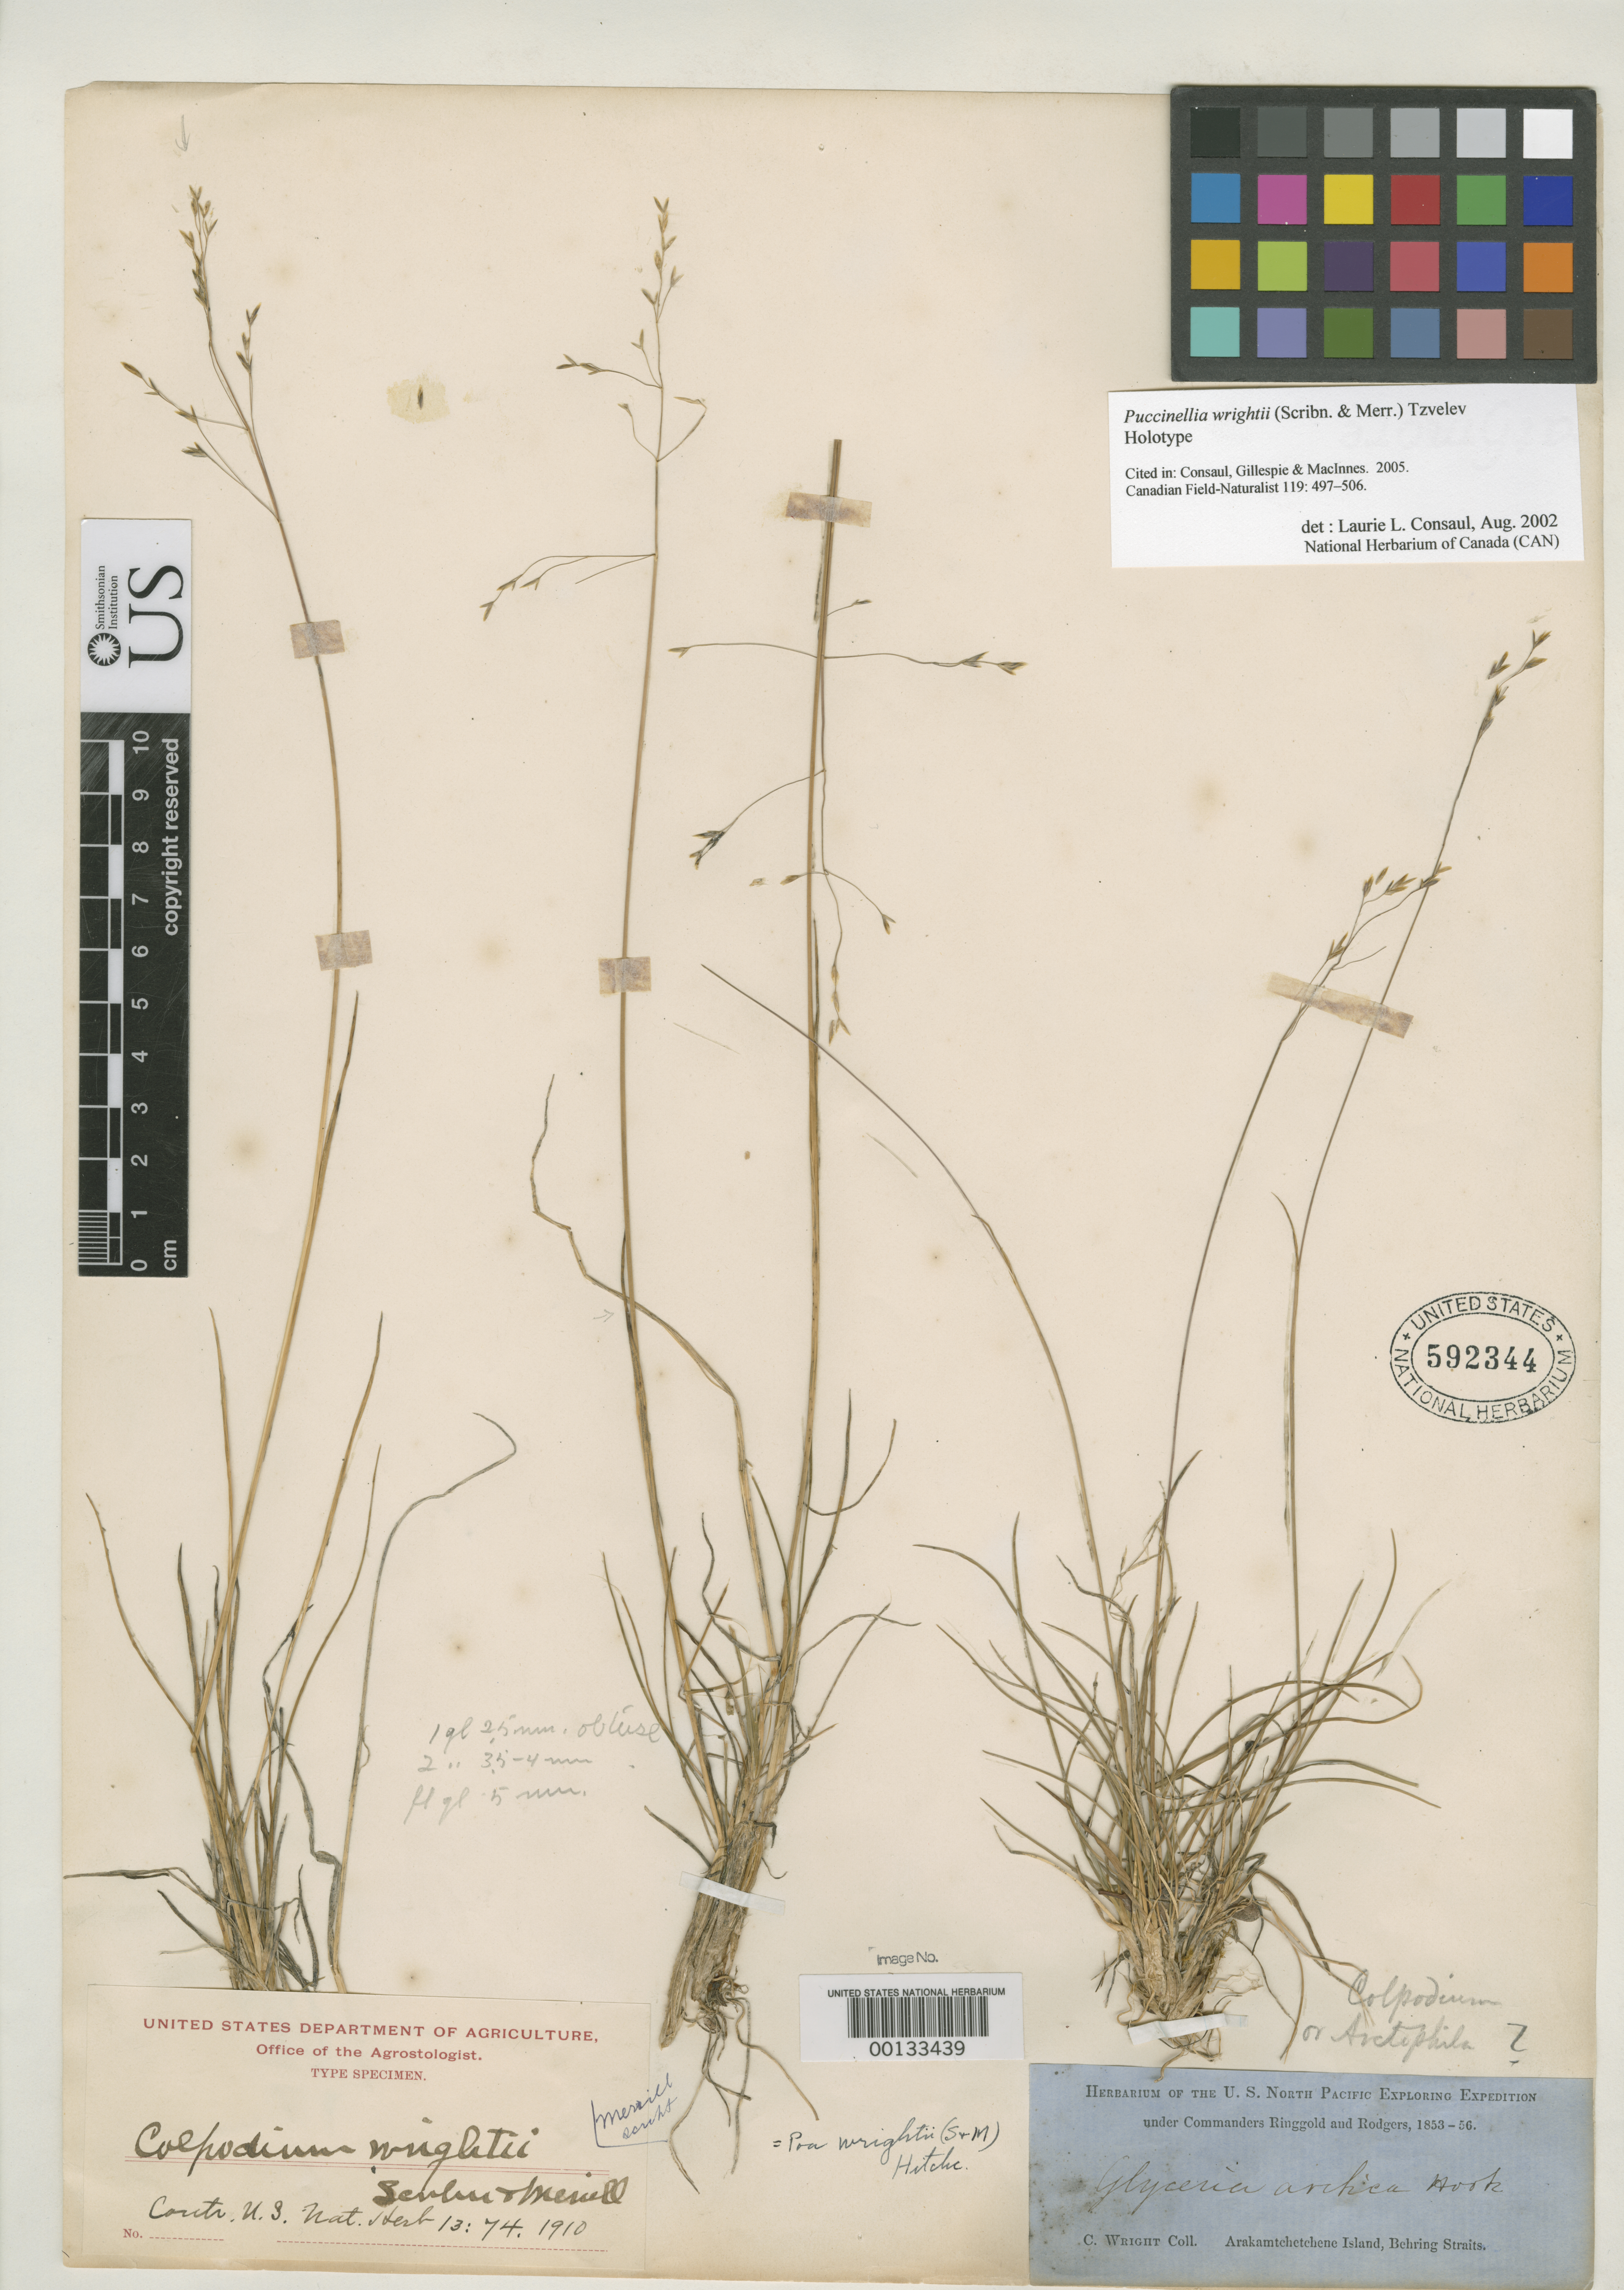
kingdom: Plantae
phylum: Tracheophyta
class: Liliopsida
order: Poales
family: Poaceae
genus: Colpodium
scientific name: Colpodium wrightii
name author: Scribn. & Merr.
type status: Holotype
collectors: C. H. Wright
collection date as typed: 1853 to -- --- 1856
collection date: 1853/1856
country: Russian Federation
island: Kayne Island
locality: Siberia; Behring Straits.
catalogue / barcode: US 592344